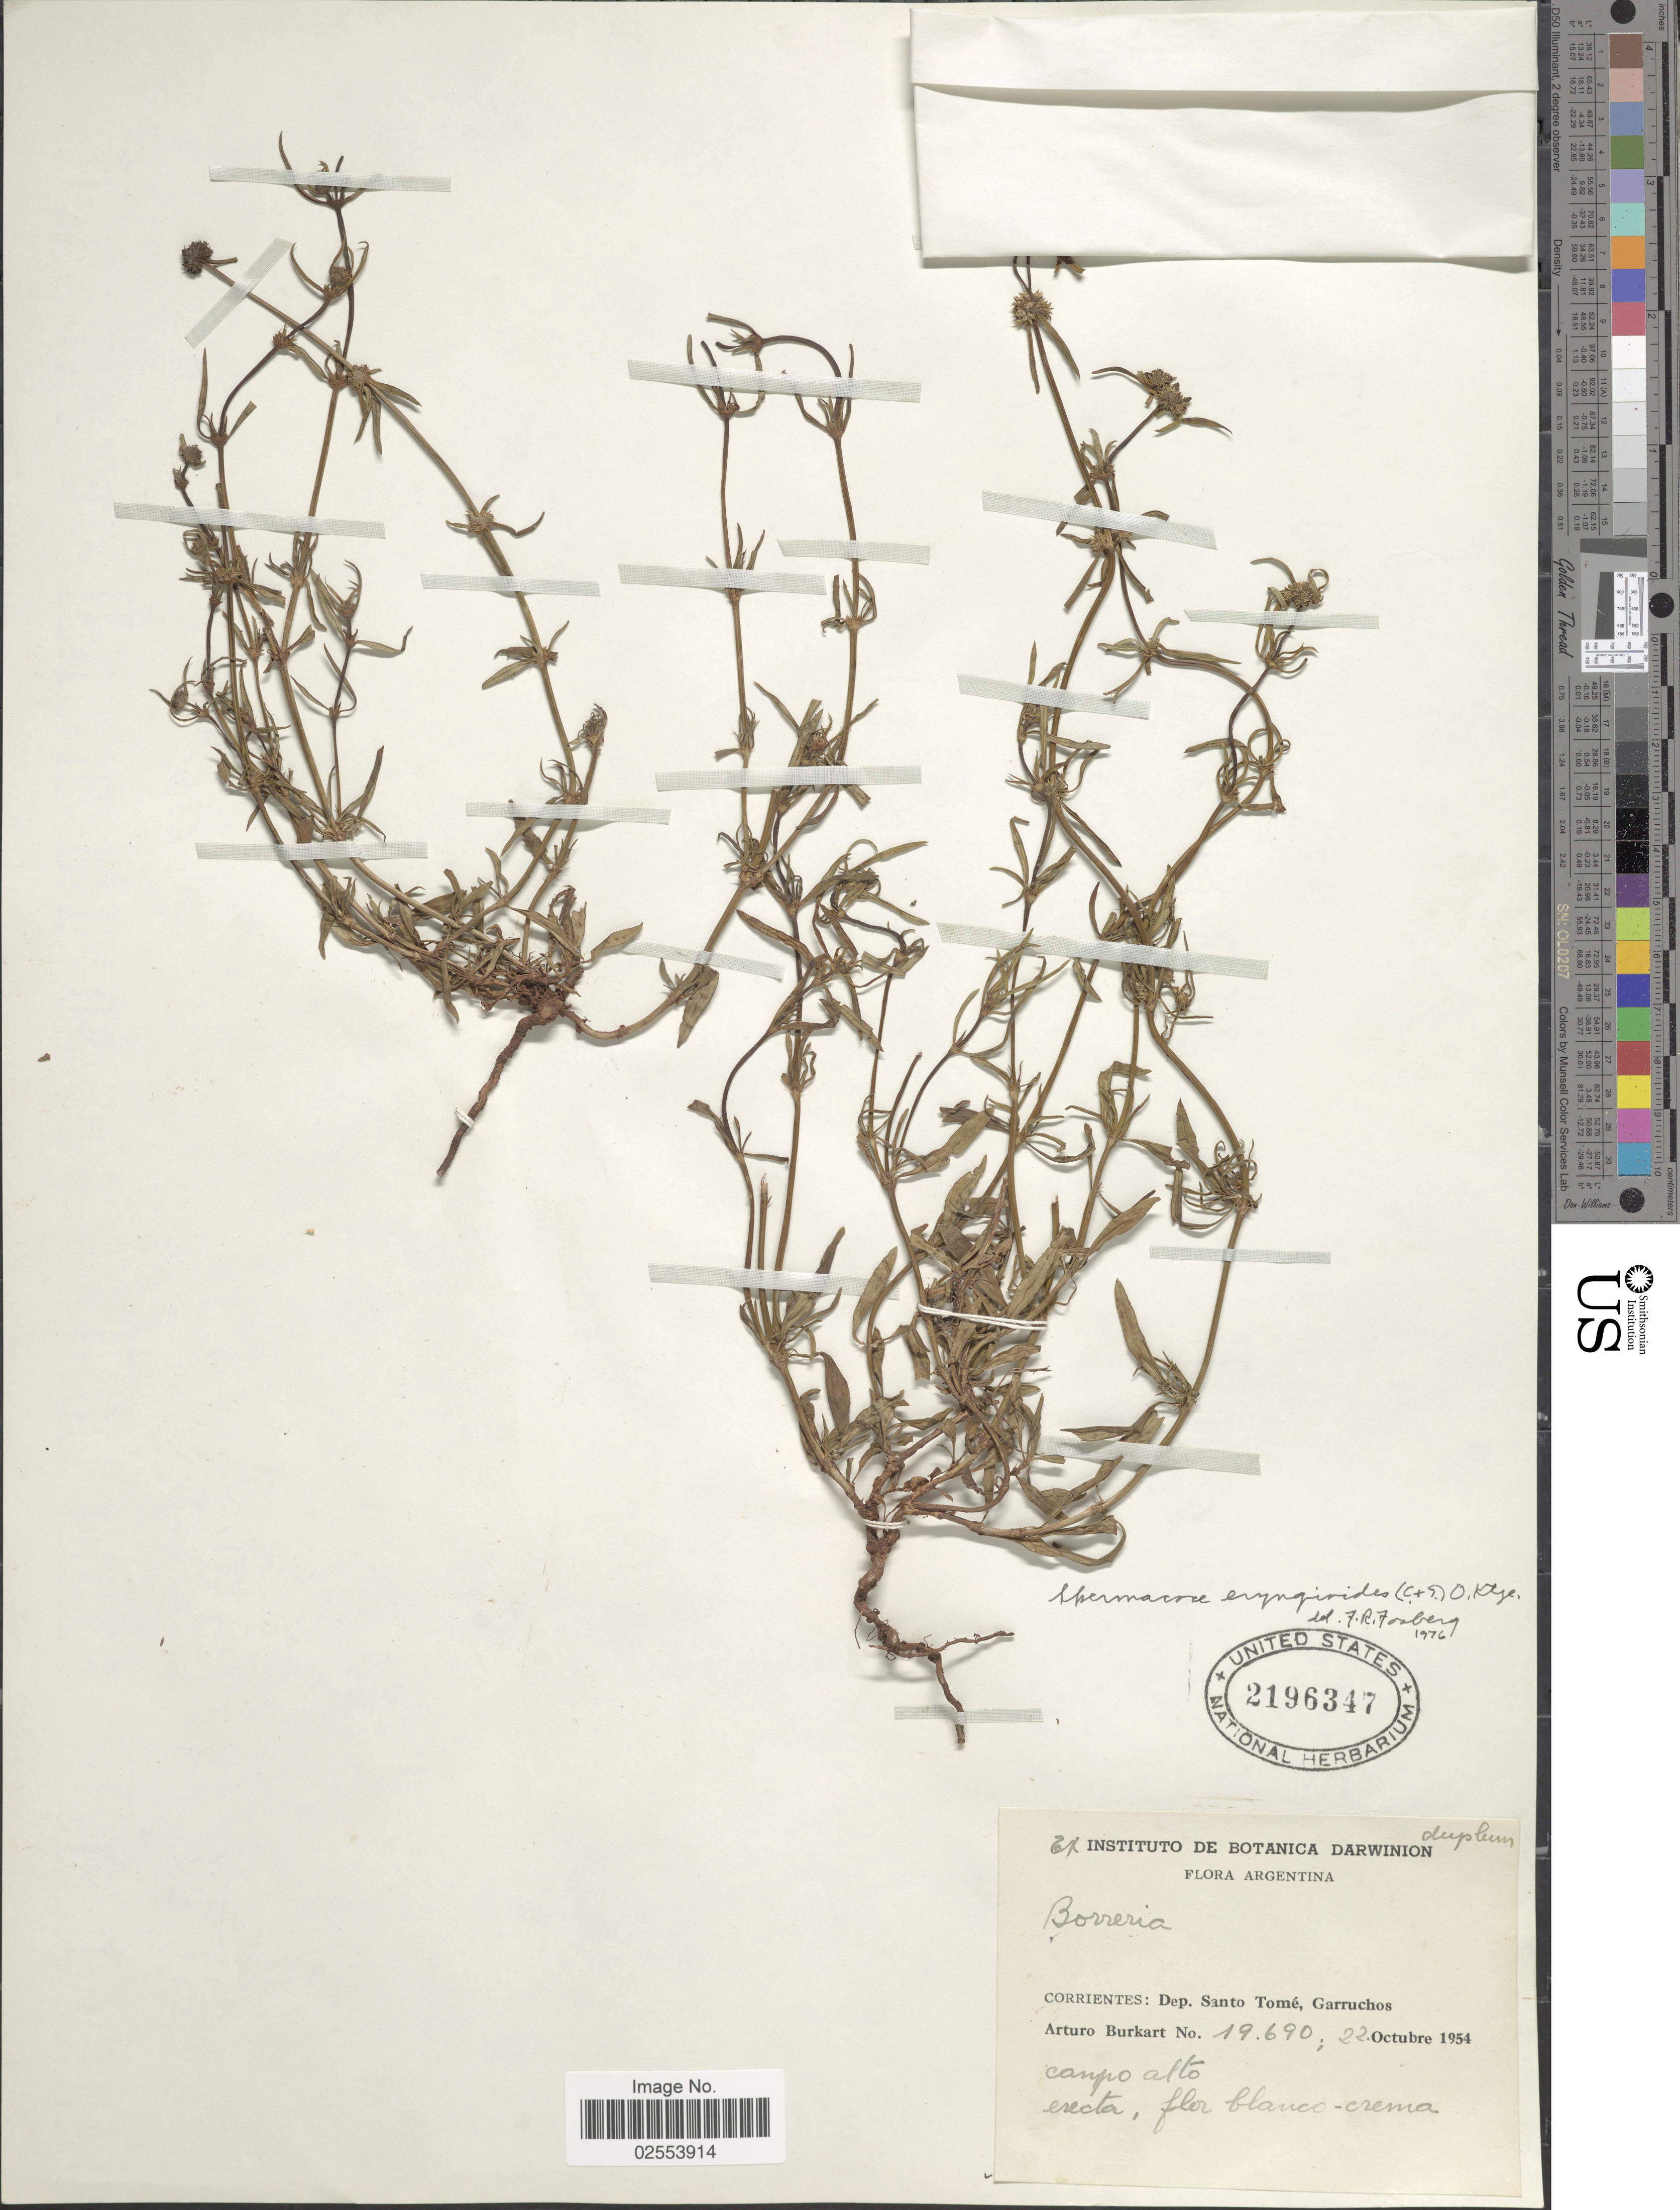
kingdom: Plantae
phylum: Tracheophyta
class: Magnoliopsida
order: Gentianales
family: Rubiaceae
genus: Spermacoce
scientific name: Spermacoce eryngioides var. eryngioides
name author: (Cham. & Schltdl.) Kuntze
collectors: A. E. Burkart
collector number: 19690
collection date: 1954-10-22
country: Argentina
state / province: Corrientes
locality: Dep. Santo Tome, Garruchos, campo alto.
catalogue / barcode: US 2196347